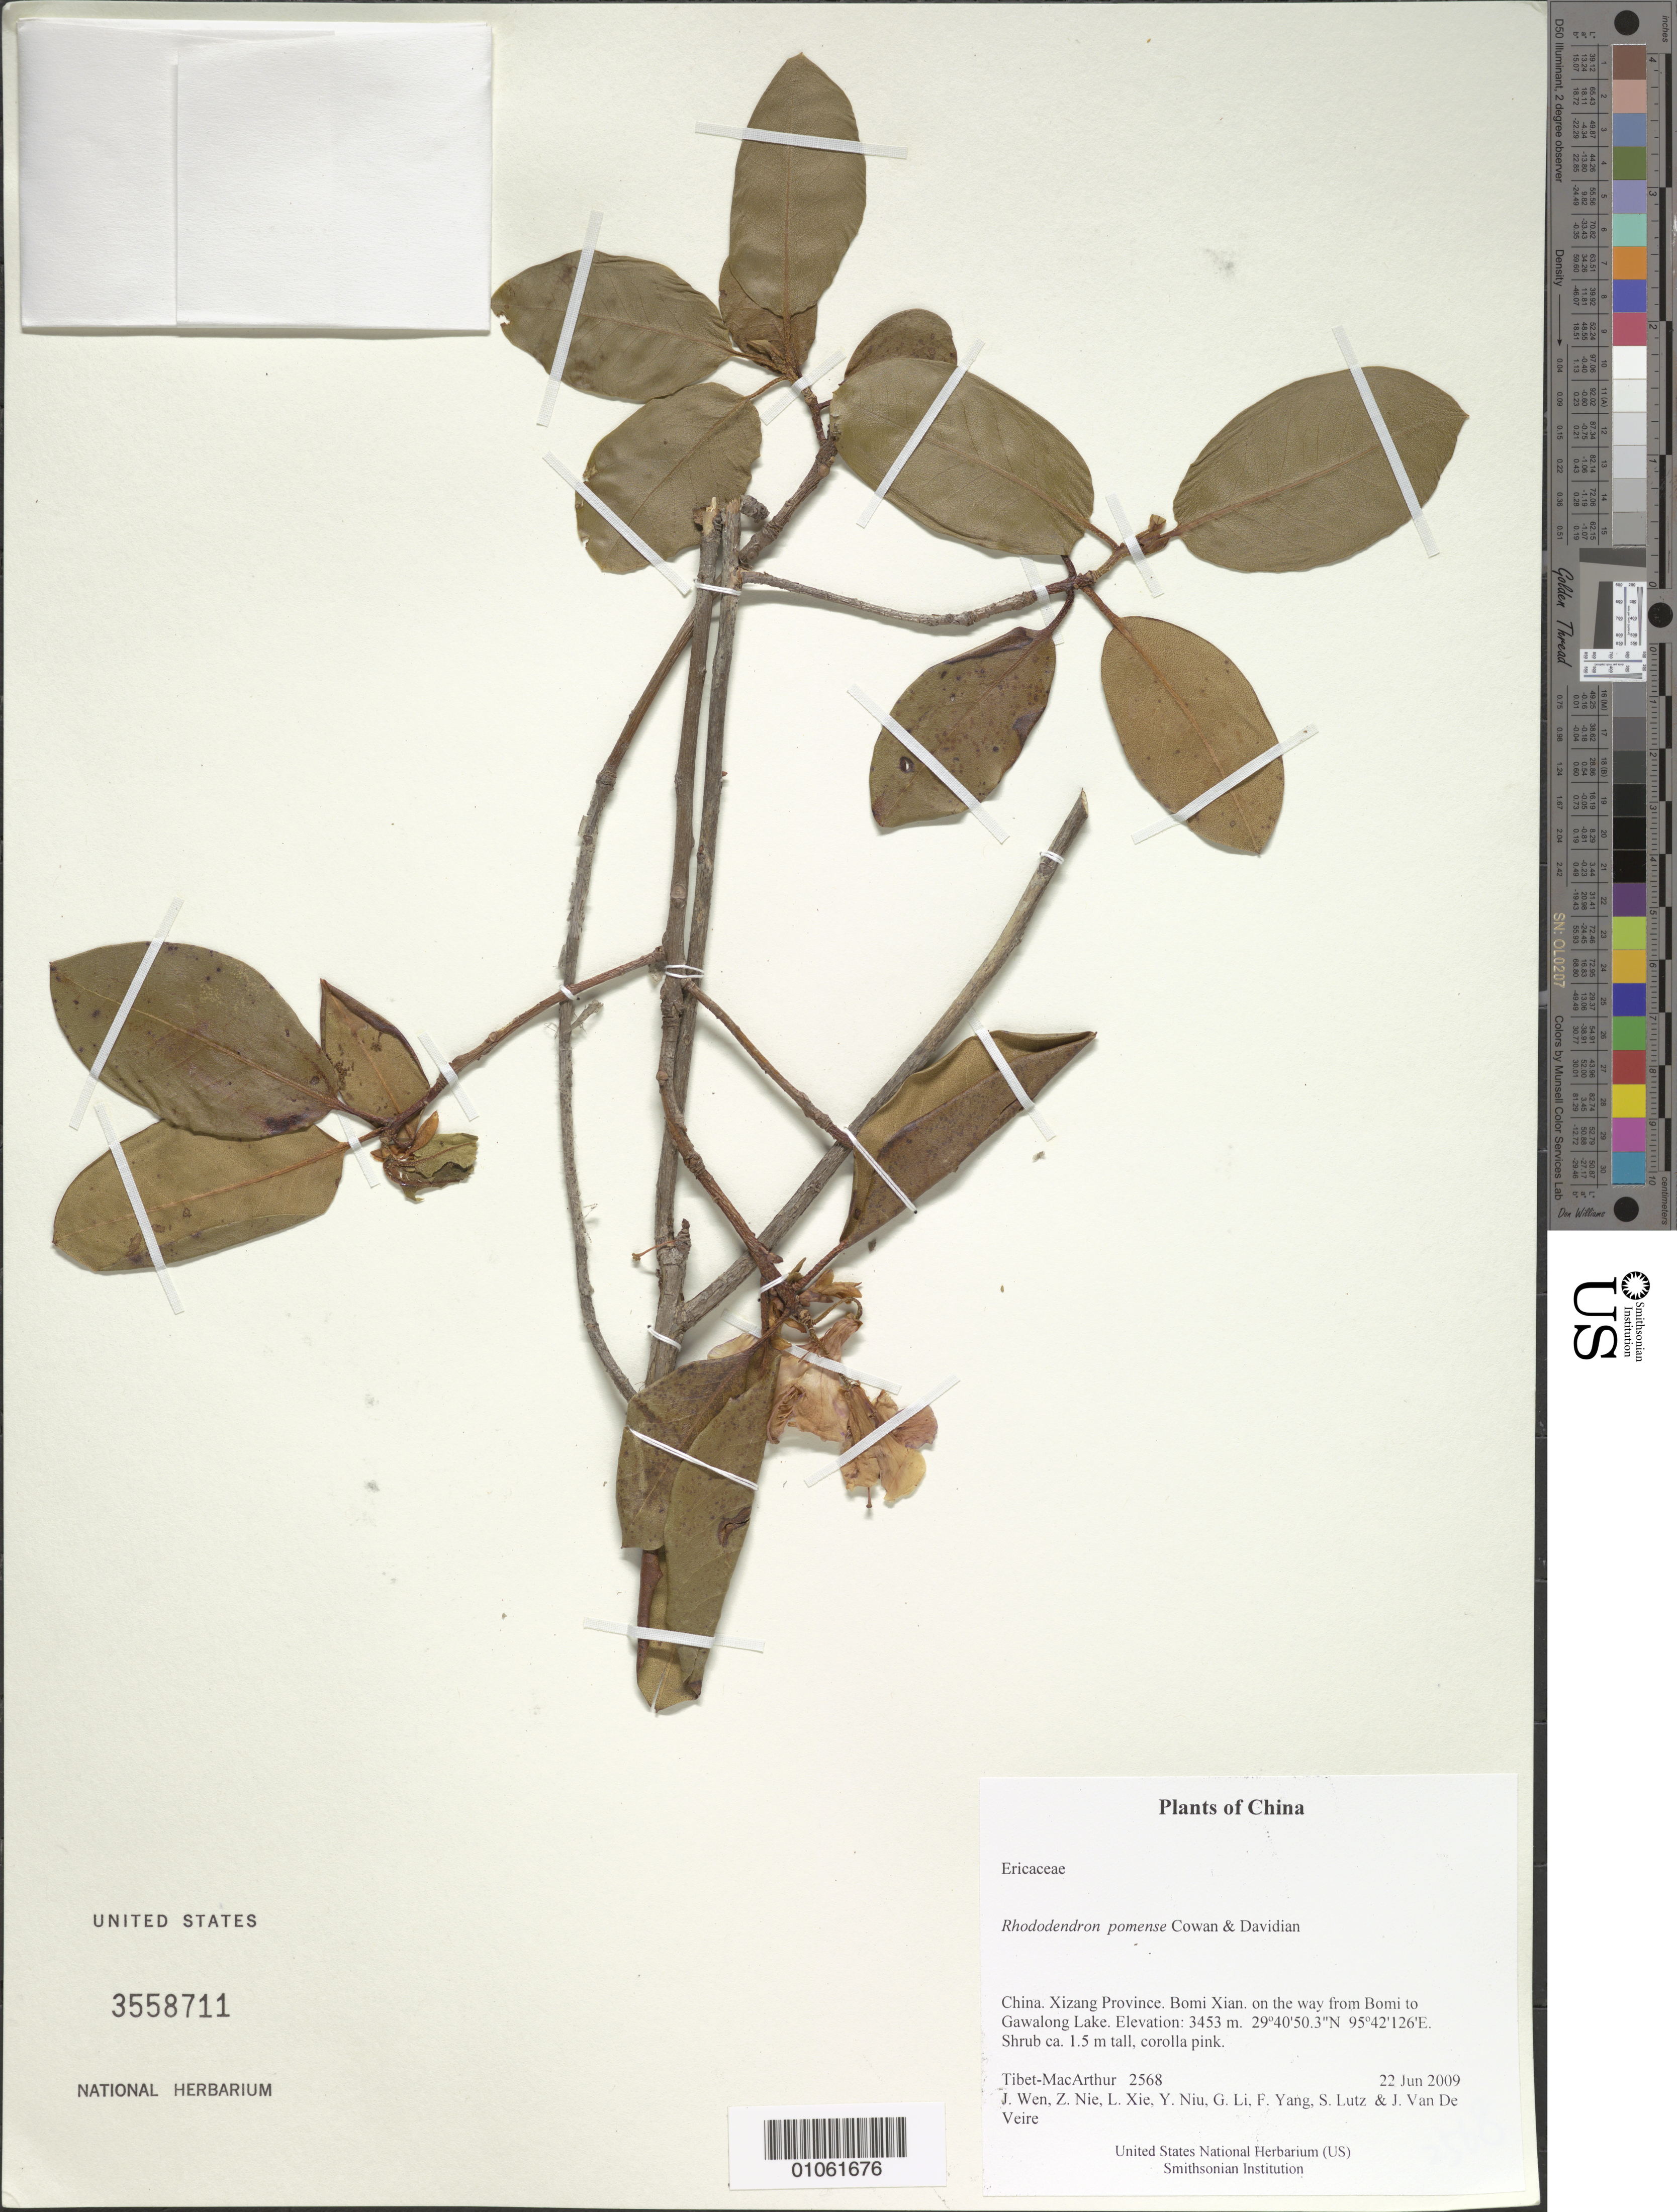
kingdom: Plantae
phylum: Tracheophyta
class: Magnoliopsida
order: Ericales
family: Ericaceae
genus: Rhododendron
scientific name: Rhododendron pomense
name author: Cowan & Davidian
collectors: Tibet-MacArthur, J. Wen, Z. Nie, L. Xie, Y. Niu, G. Li, F. Yang, S. Lutz & J. Van De Veire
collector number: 2568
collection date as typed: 22 Jun 2009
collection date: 2009-06-22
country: China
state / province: Xizang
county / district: Bomi Xian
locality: on the way from Bomi to Gawalong Lake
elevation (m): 3453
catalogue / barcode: US 3558711